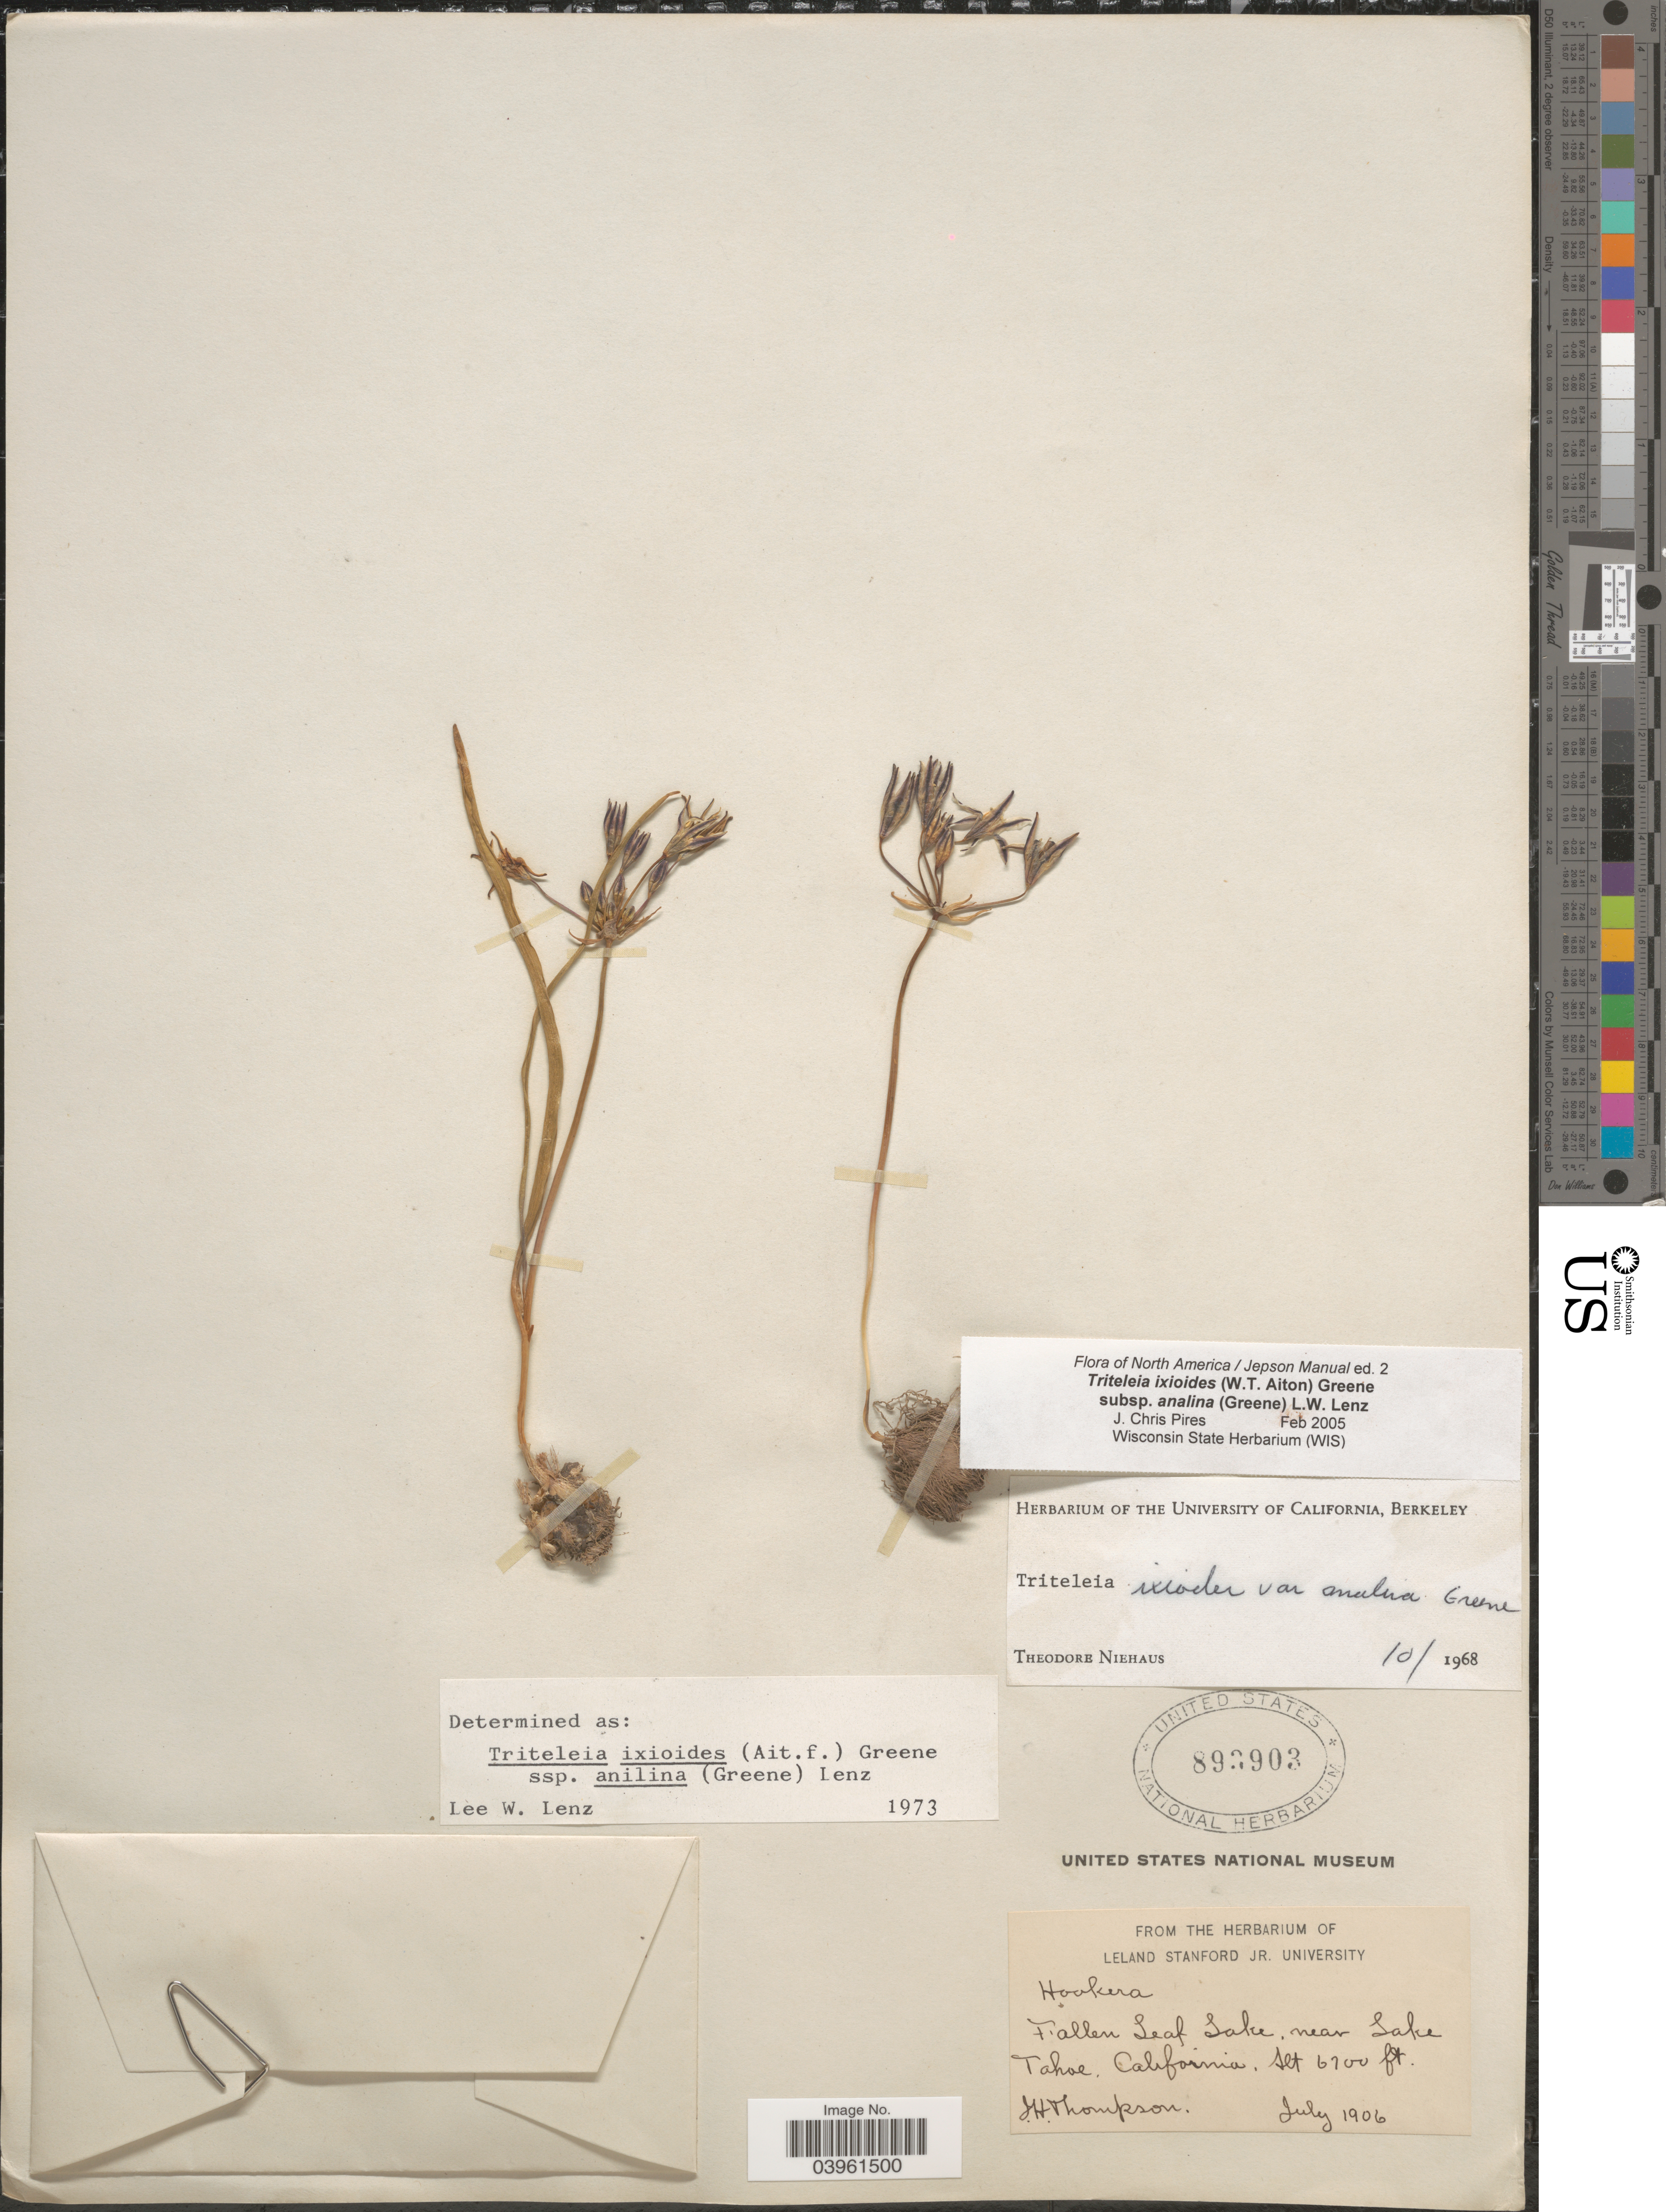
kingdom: Plantae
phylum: Tracheophyta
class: Liliopsida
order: Asparagales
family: Asparagaceae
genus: Triteleia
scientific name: Triteleia ixioides subsp. anilina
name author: (Greene) L.W. Lenz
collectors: J. Thompson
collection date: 1906-07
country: United States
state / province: California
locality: Fallen Leaf Lake, near Lake Tahoe.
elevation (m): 2042